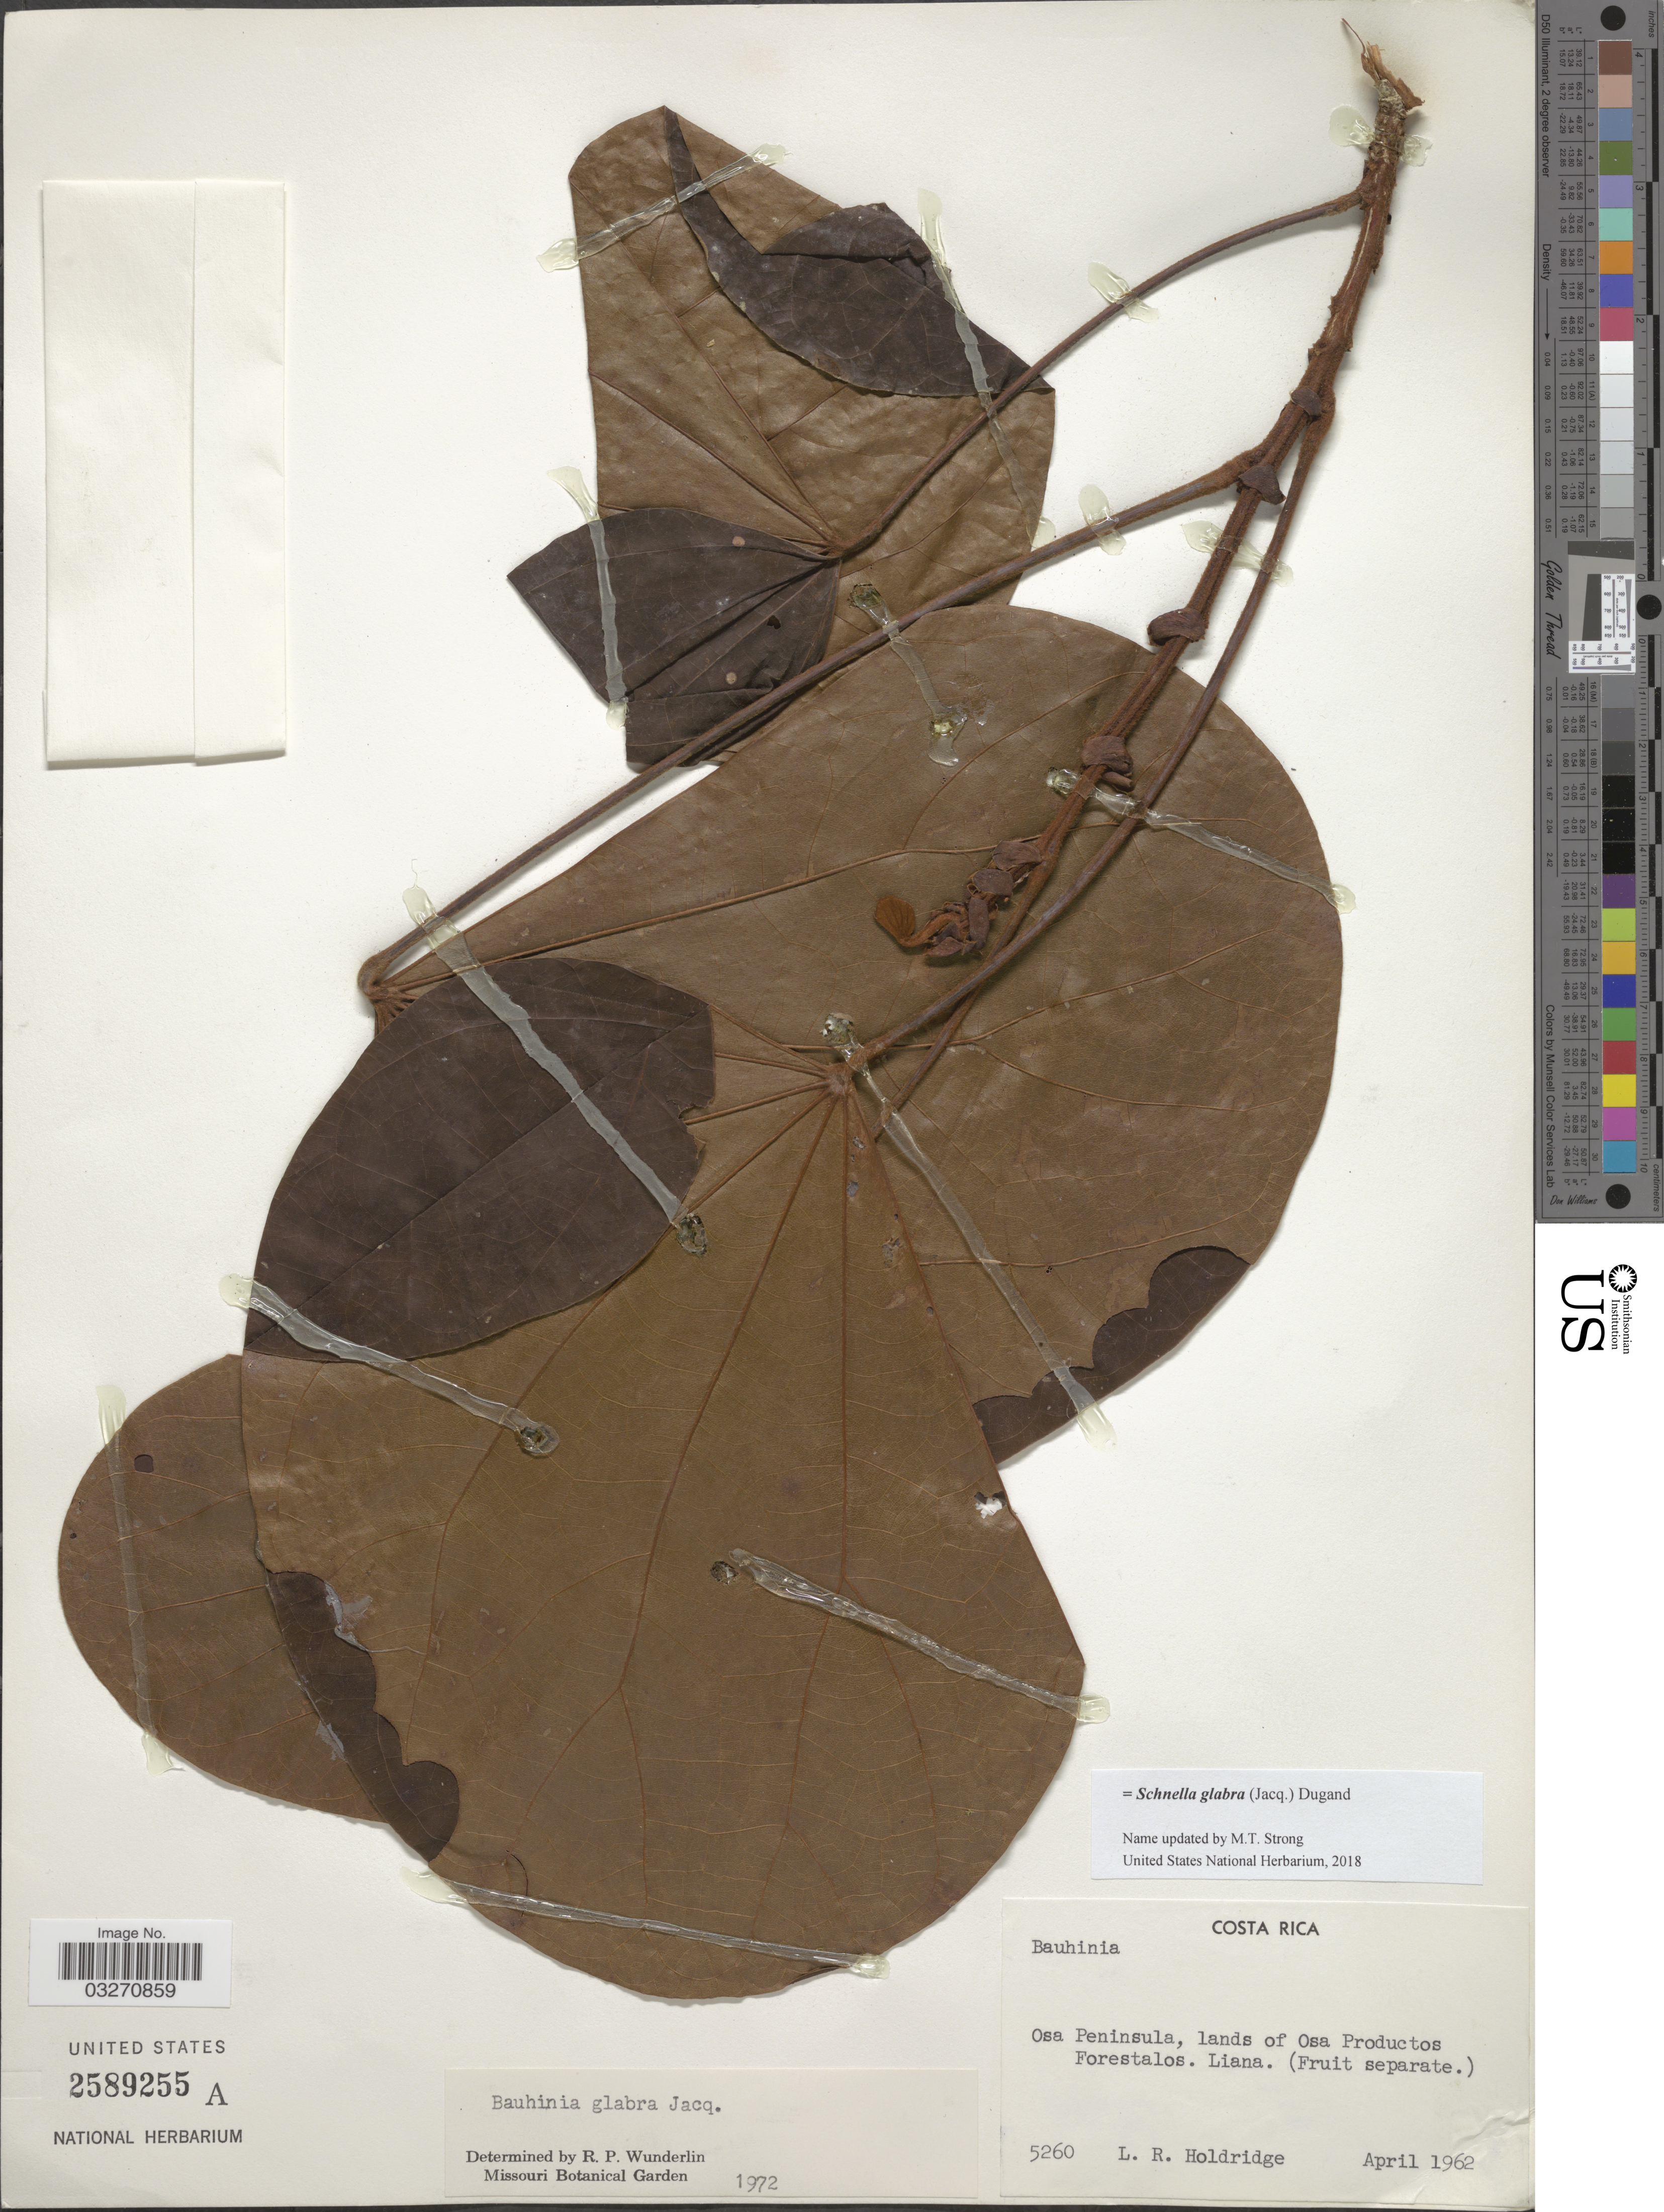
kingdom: Plantae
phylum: Tracheophyta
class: Magnoliopsida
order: Fabales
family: Fabaceae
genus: Schnella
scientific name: Schnella glabra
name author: (Jacq.) Dugand G.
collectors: L. Holdridge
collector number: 5260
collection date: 1962-04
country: Costa Rica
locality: Osa Peninsula, lands of Osa Productos Forestalos.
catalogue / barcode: US 2589255A